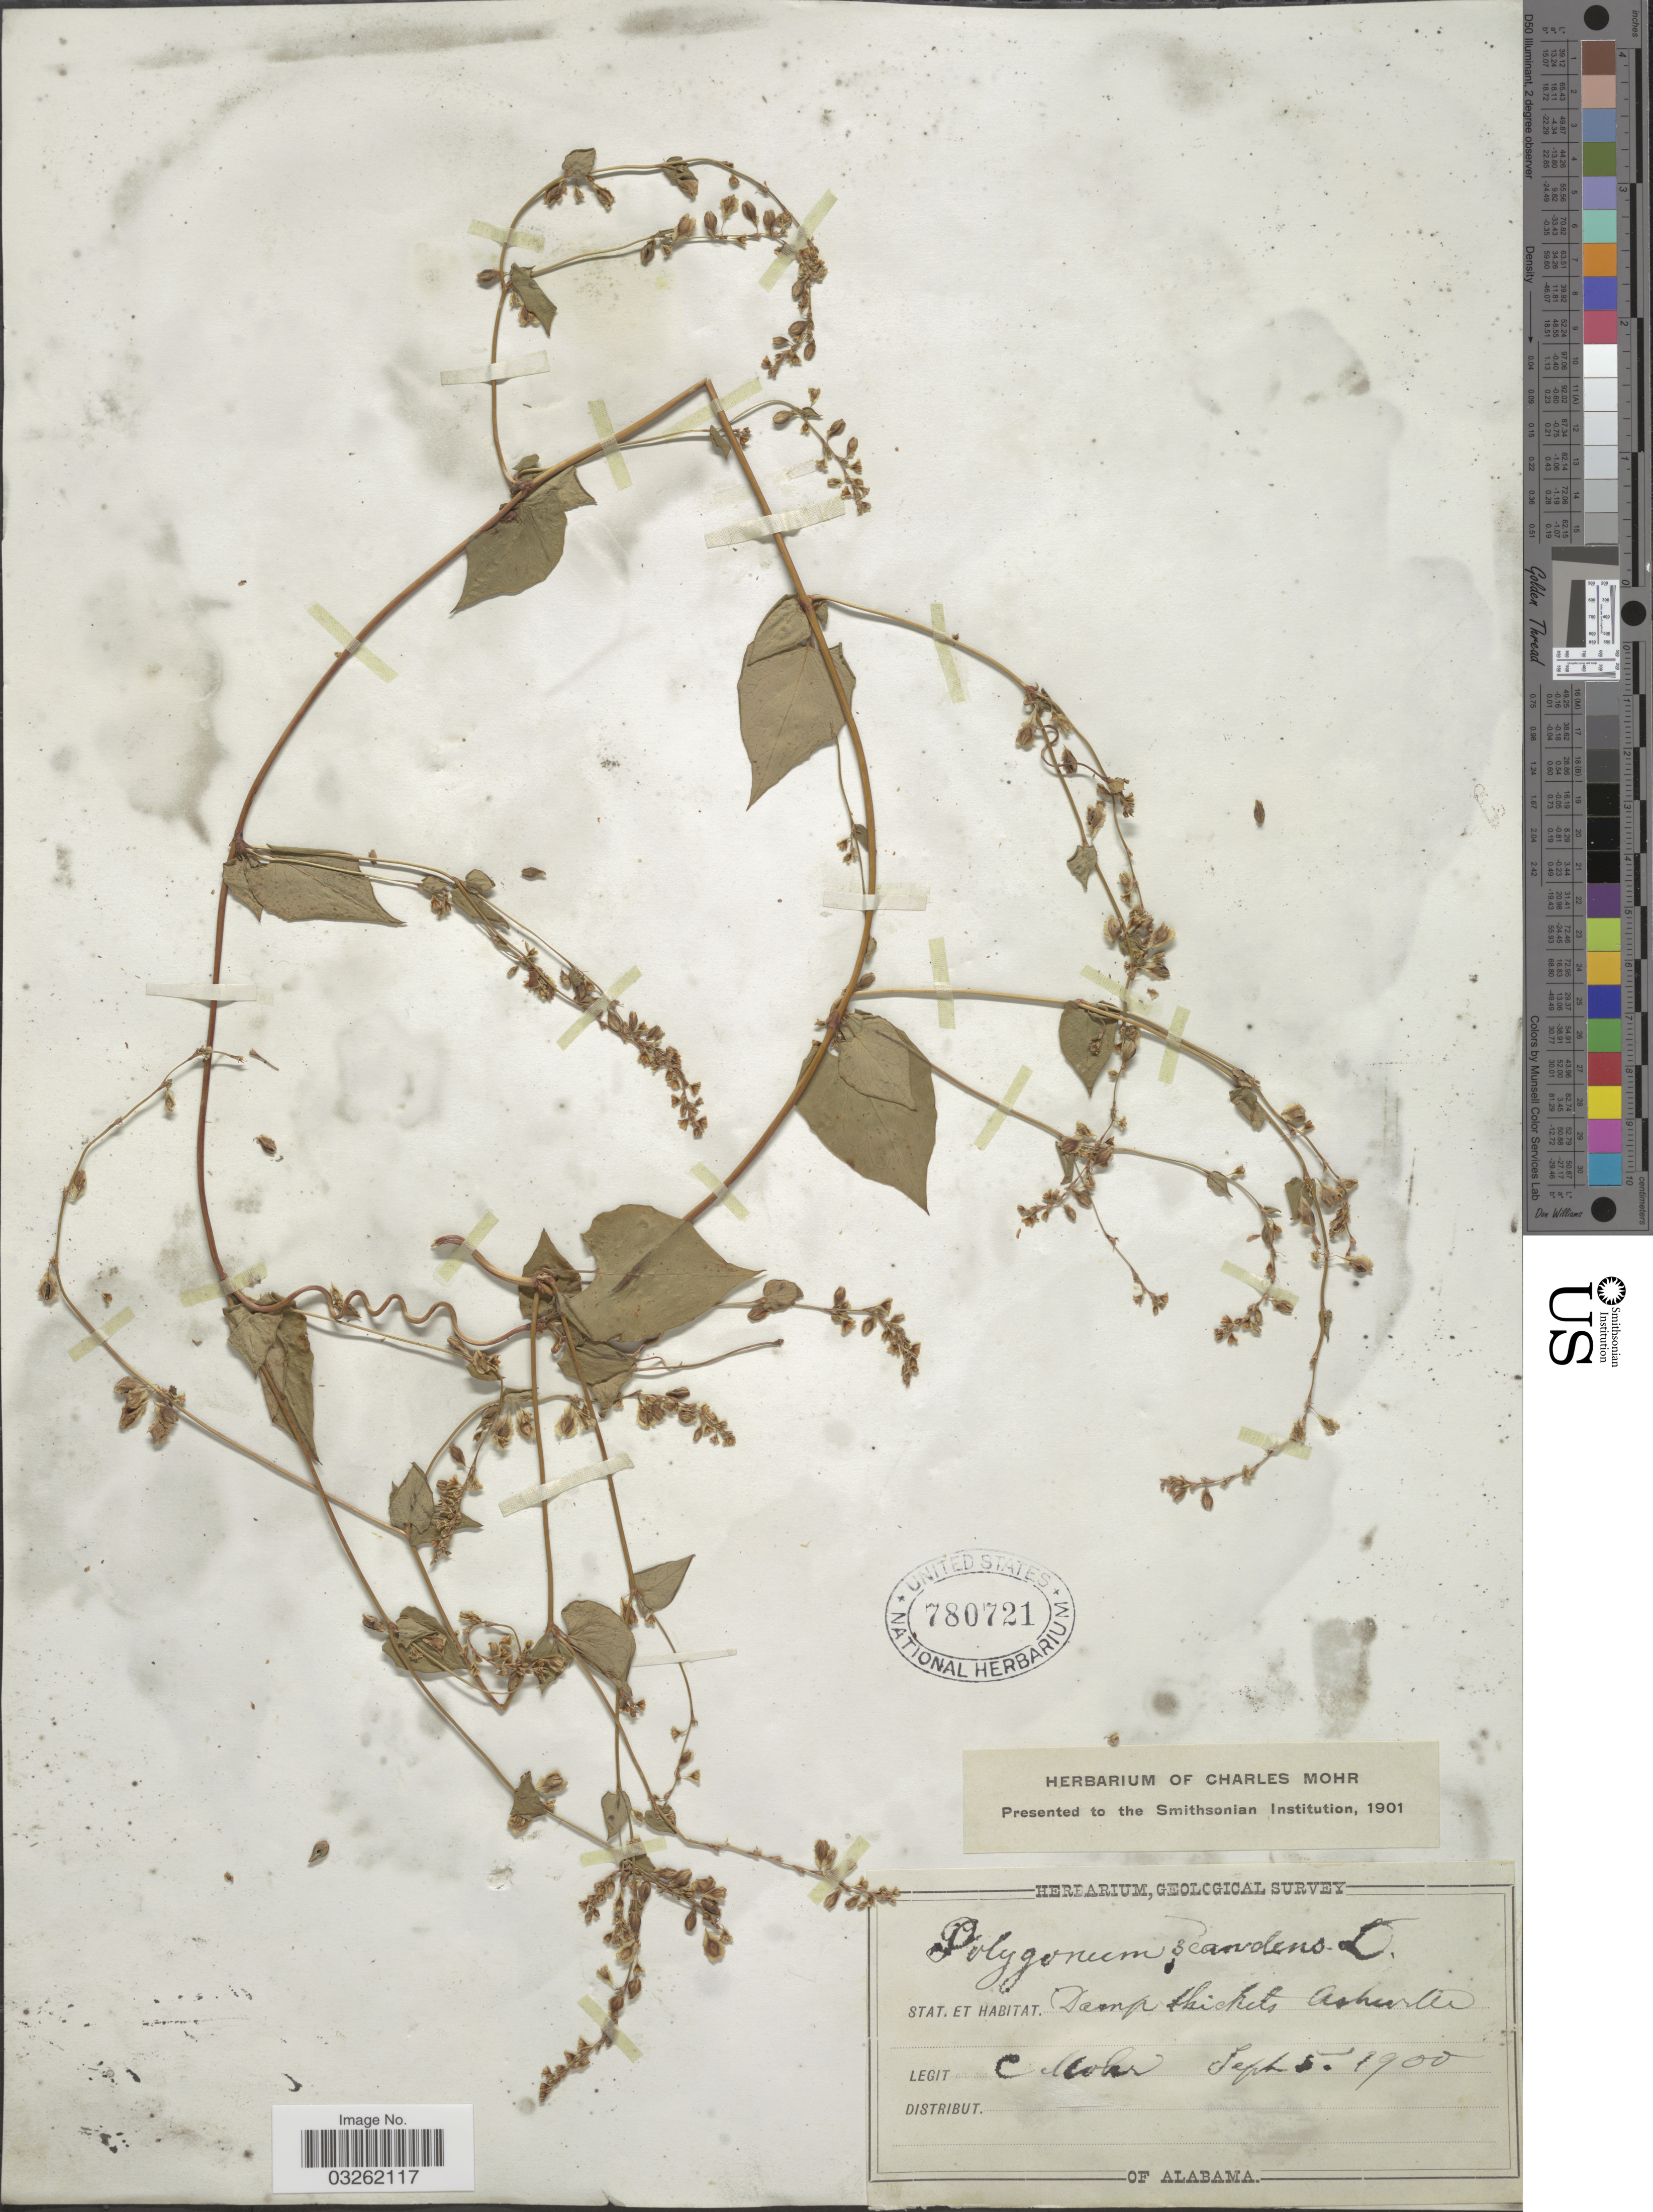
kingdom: Plantae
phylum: Tracheophyta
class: Magnoliopsida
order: Caryophyllales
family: Polygonaceae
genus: Fallopia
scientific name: Fallopia scandens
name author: (L.) Holub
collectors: Mohr, C. T. (herbarium)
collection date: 1900-09-05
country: United States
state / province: Alabama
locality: Ashville.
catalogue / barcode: US 780721